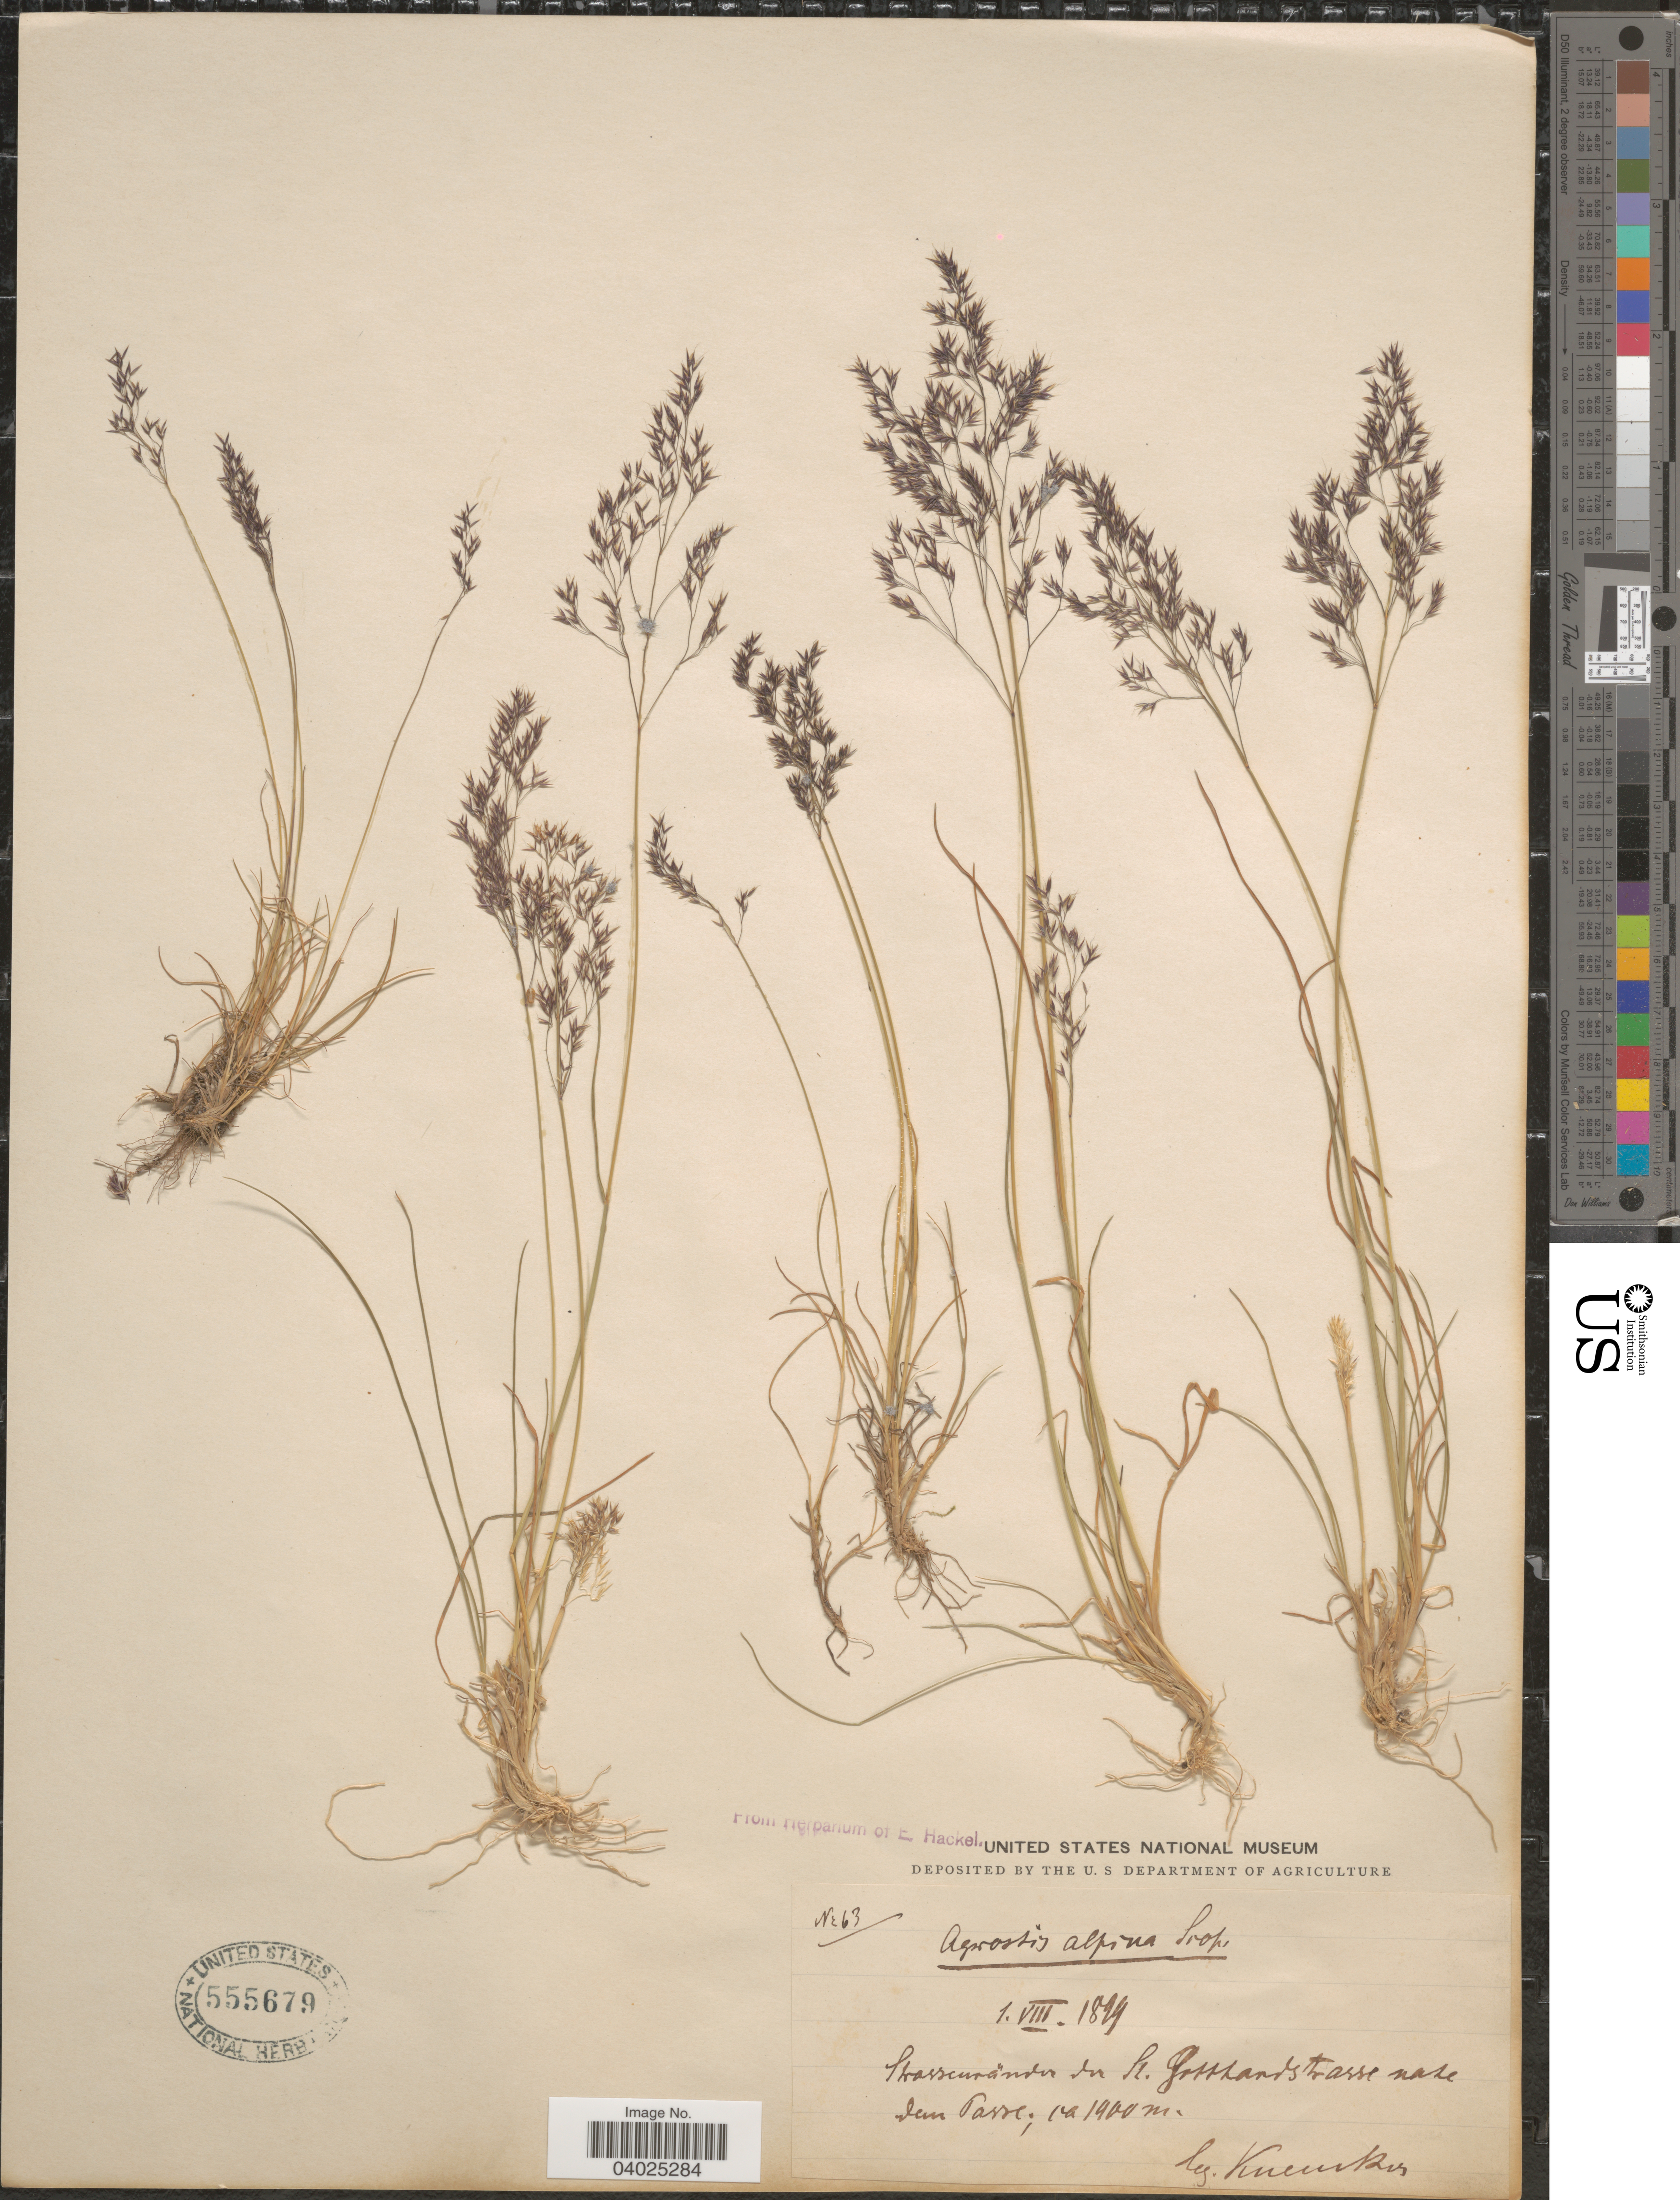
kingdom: Plantae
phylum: Tracheophyta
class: Liliopsida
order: Poales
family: Poaceae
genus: Alpagrostis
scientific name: Alpagrostis alpina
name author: (Scop.) P.M. Peterson et al.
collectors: Kneucker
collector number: e63*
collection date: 1899-08-01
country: Switzerland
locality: Strassenrander In Pr. Gotthardstrasse nahe dem Passe.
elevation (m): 1900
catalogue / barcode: US 555679